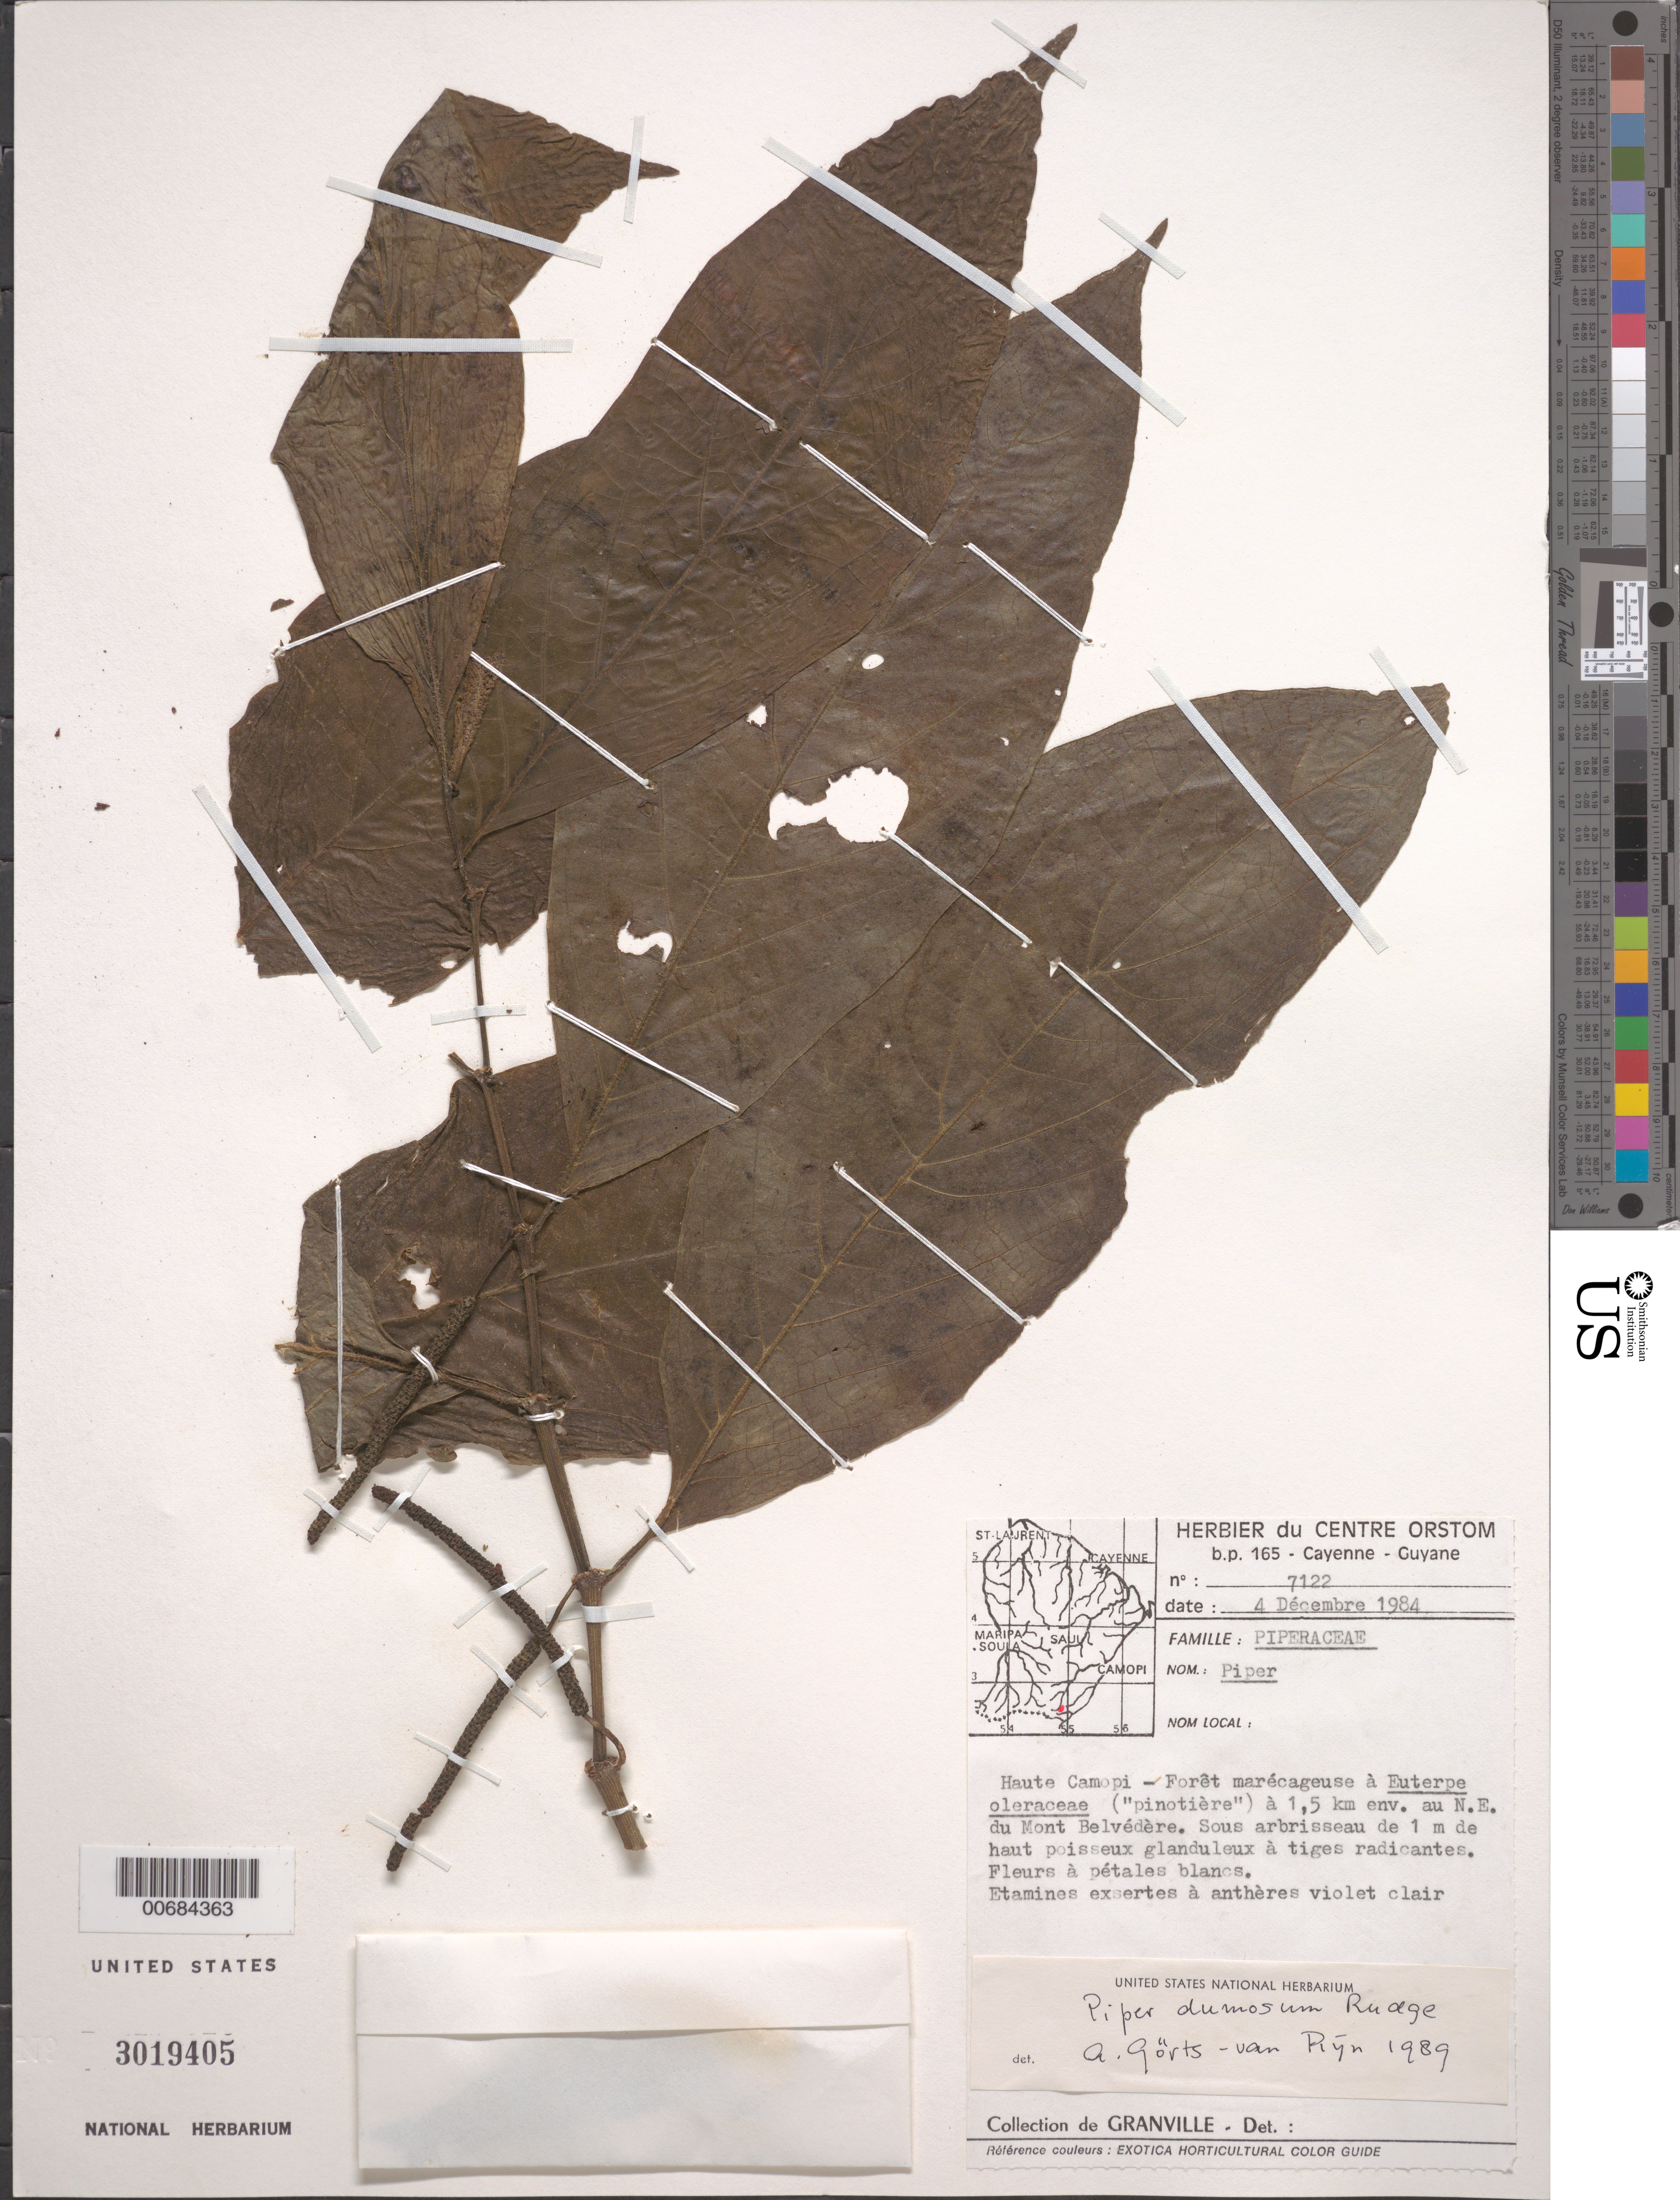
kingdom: Plantae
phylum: Tracheophyta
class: Magnoliopsida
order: Piperales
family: Piperaceae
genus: Piper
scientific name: Piper dumosum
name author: Rudge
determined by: Görts-van Rijn, A. R. A.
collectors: J.-J. de Granville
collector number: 7122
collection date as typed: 4-Dec-84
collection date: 1984-12-04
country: French Guiana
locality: Mont Belvédère, haute Camopi, 1.5 km NE du Mont Belvédère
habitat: Forêt marécageuse a Euterpe oleracea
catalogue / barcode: US 3019405